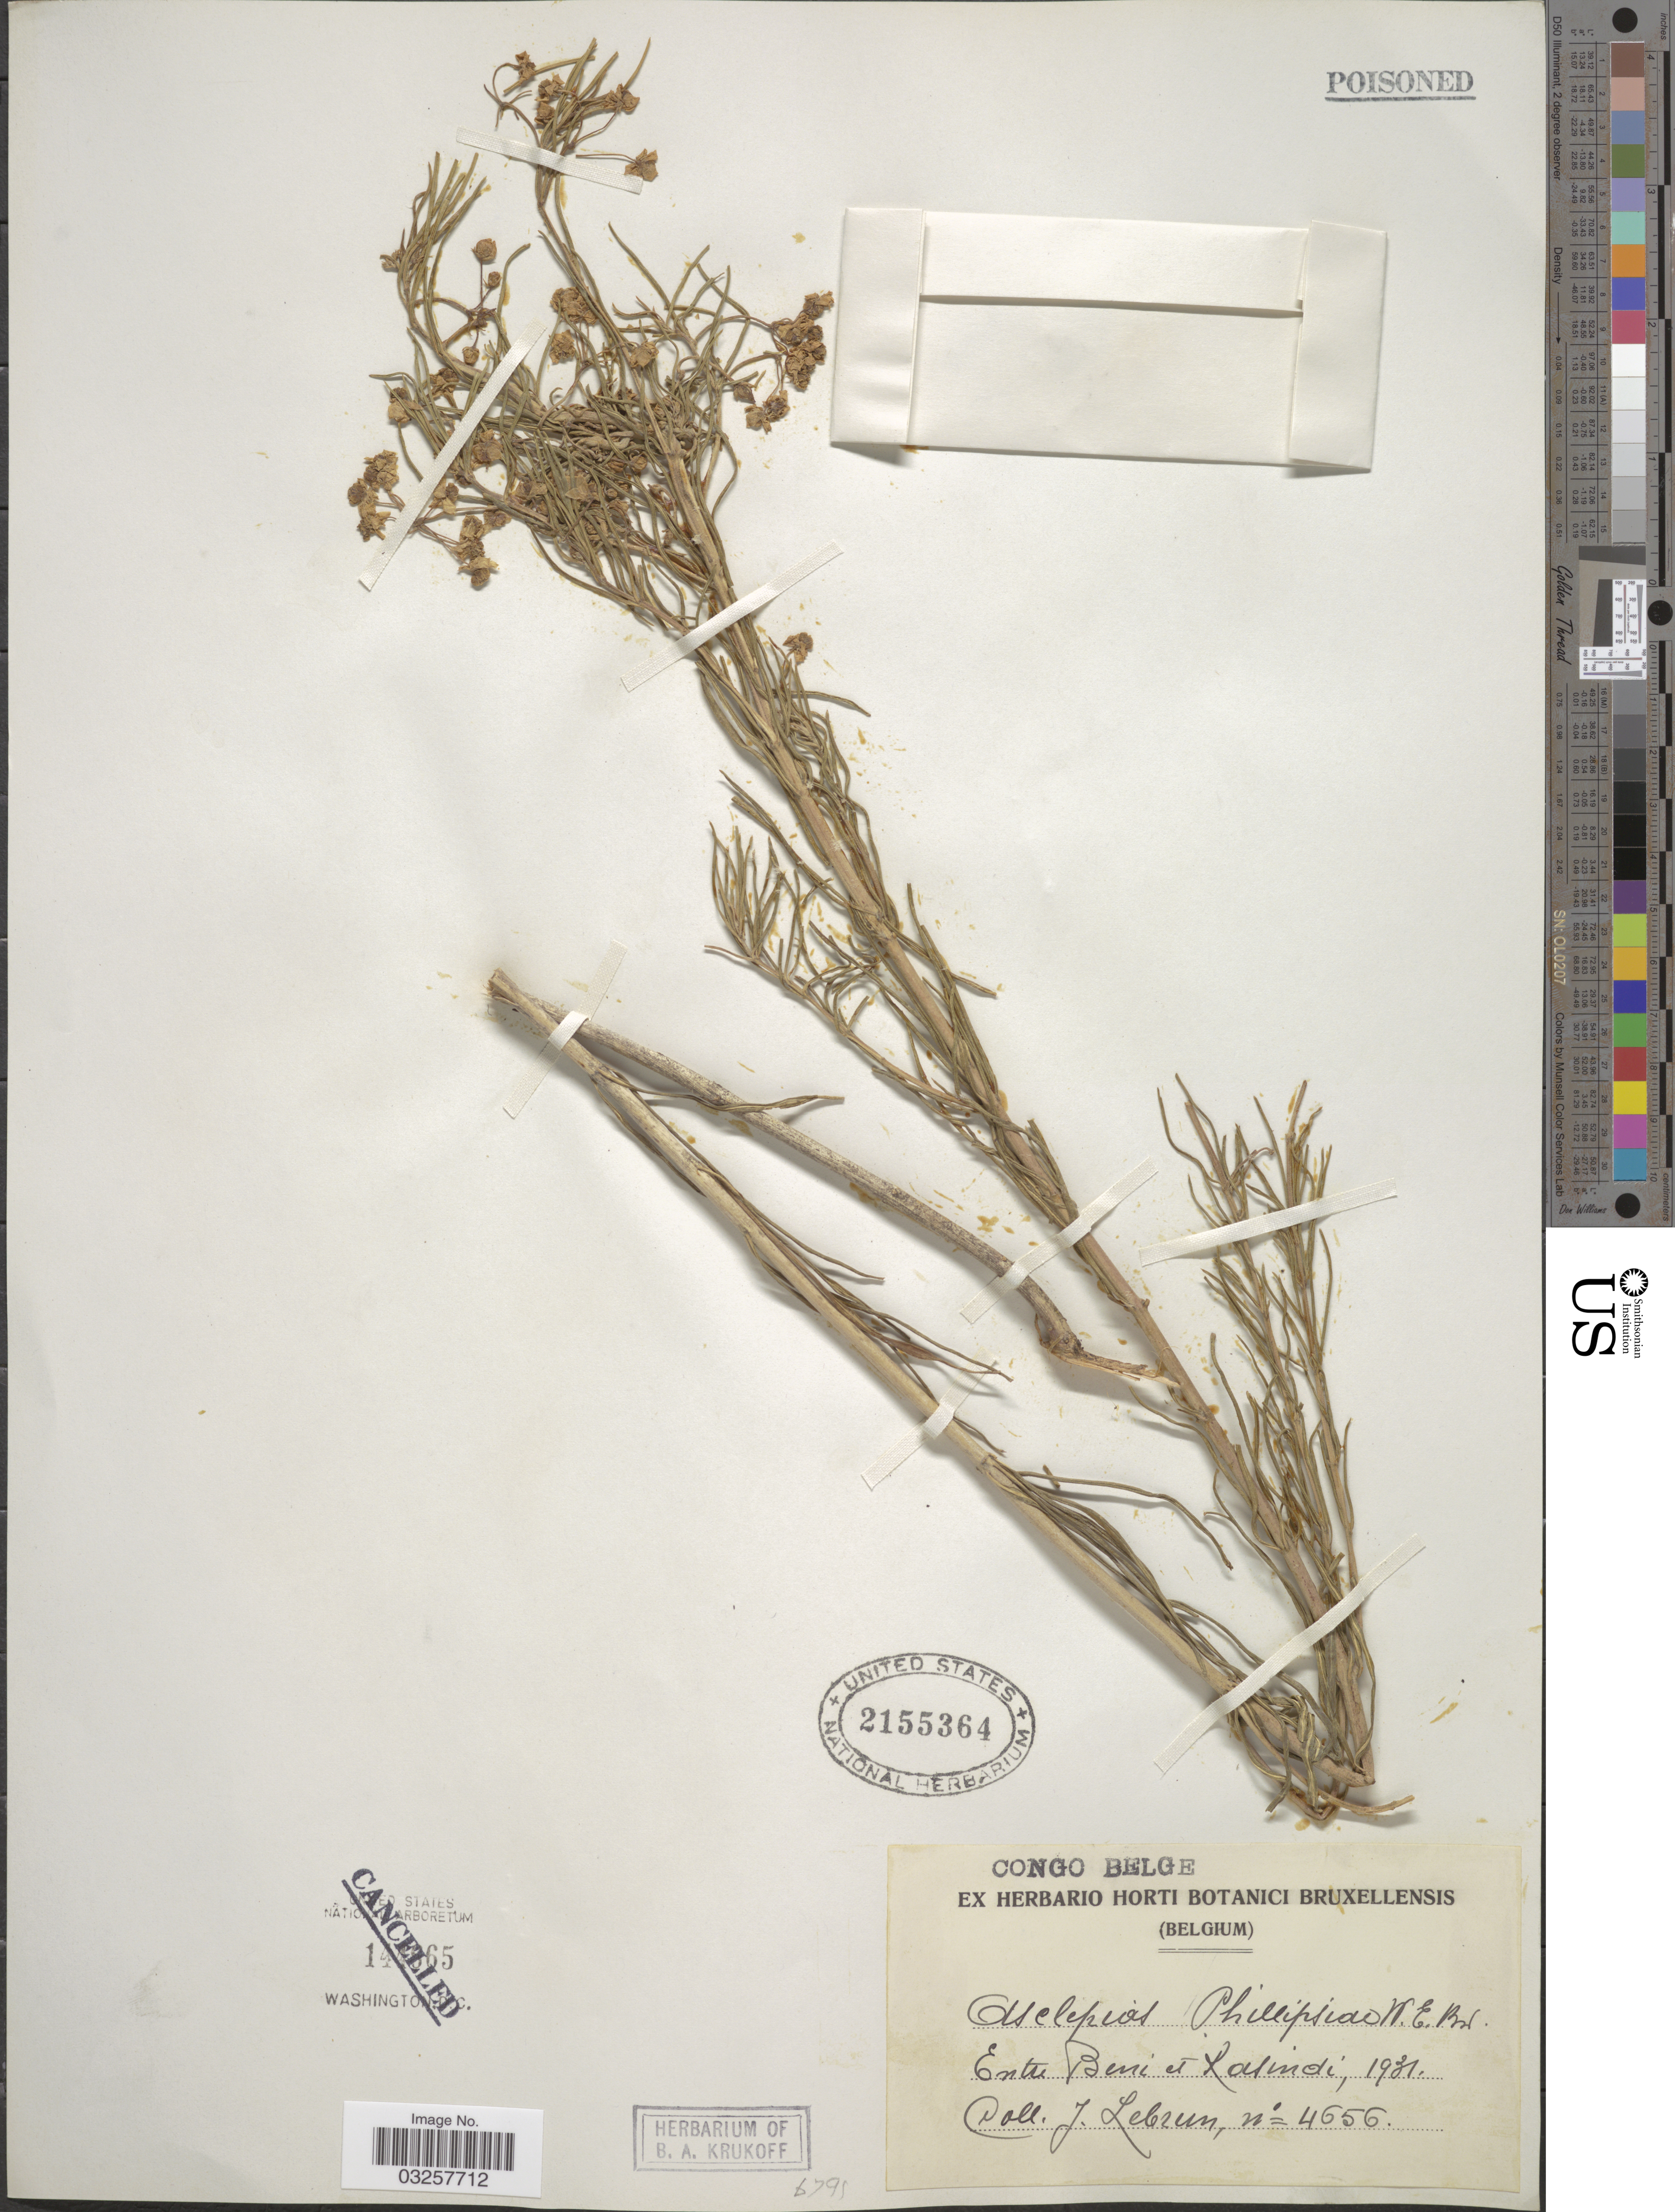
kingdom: Plantae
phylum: Tracheophyta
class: Magnoliopsida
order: Gentianales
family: Apocynaceae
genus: Asclepias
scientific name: Asclepias phillipsiae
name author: N.E. Br.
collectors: J. A. Lebrun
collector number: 4656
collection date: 1931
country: Congo, Democratic Republic of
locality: Congo Belge. Entre Beni et Kasindi.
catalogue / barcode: US 2155364